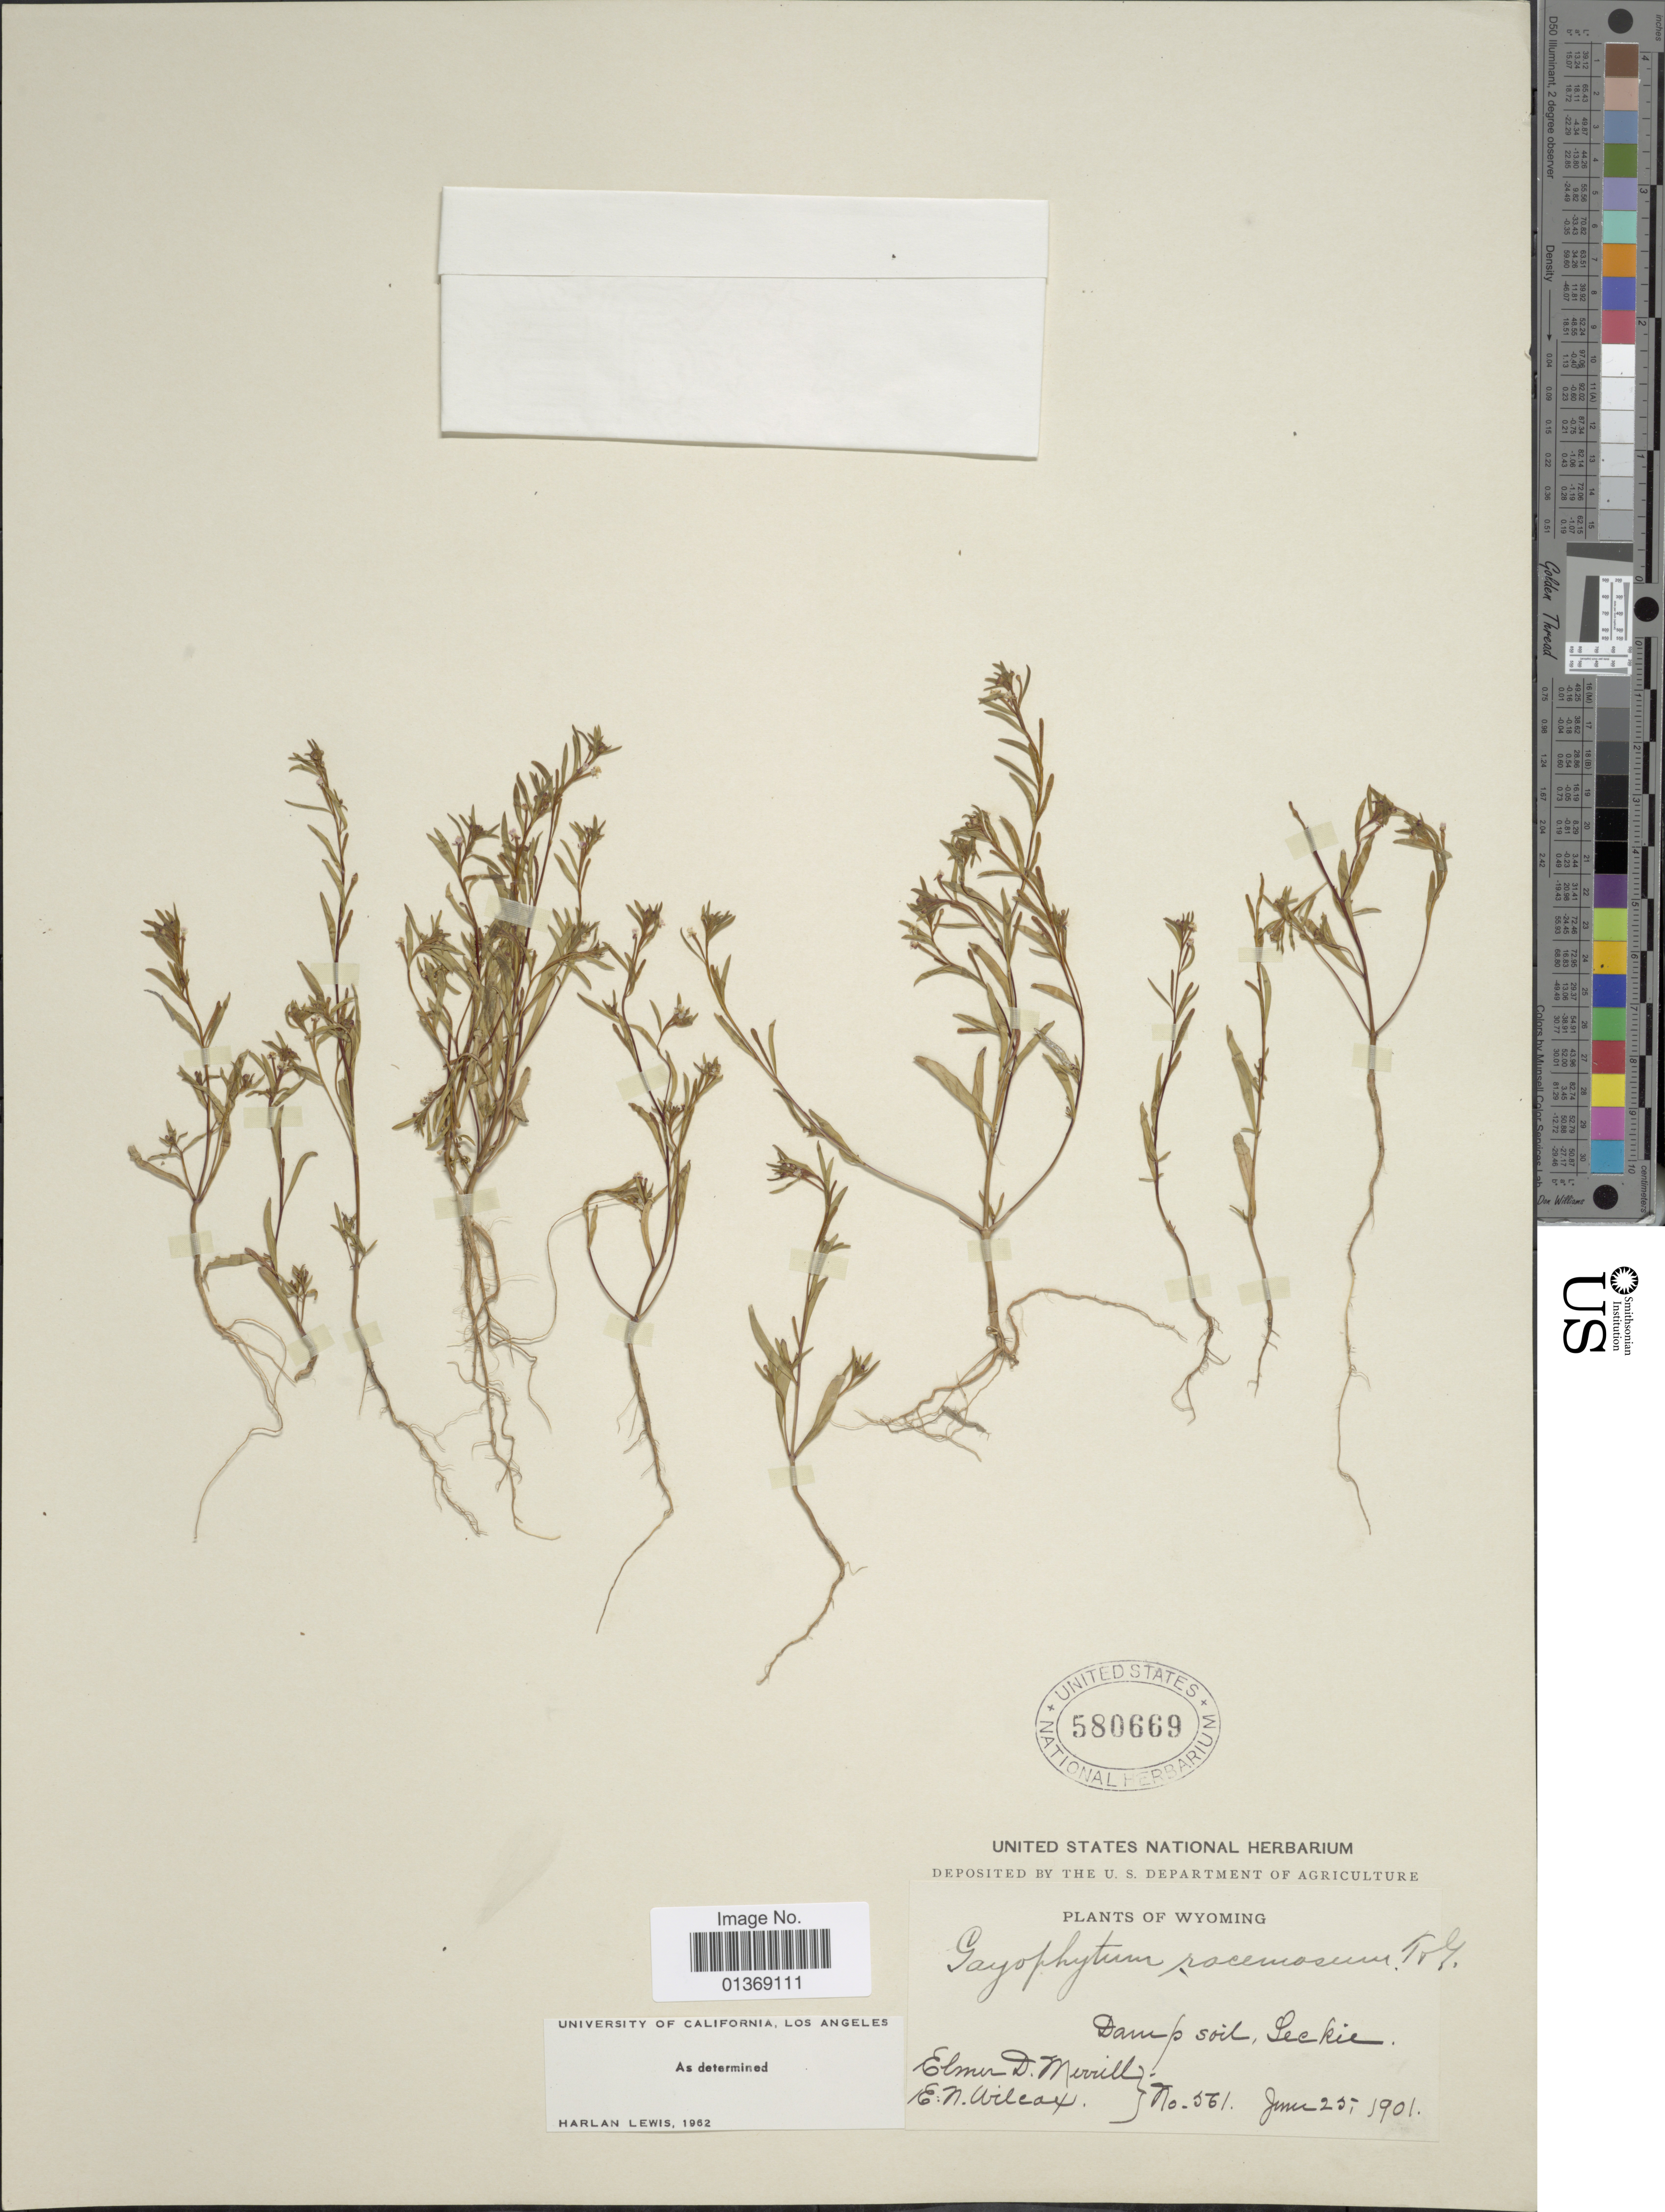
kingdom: Plantae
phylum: Tracheophyta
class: Magnoliopsida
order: Myrtales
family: Onagraceae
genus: Gayophytum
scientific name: Gayophytum racemosum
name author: Torr. & A. Gray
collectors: E. D. Merrill & E. Wilcox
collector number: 561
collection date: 1901-06-25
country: United States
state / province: Wyoming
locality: Damp soil, Leckie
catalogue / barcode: US 580669